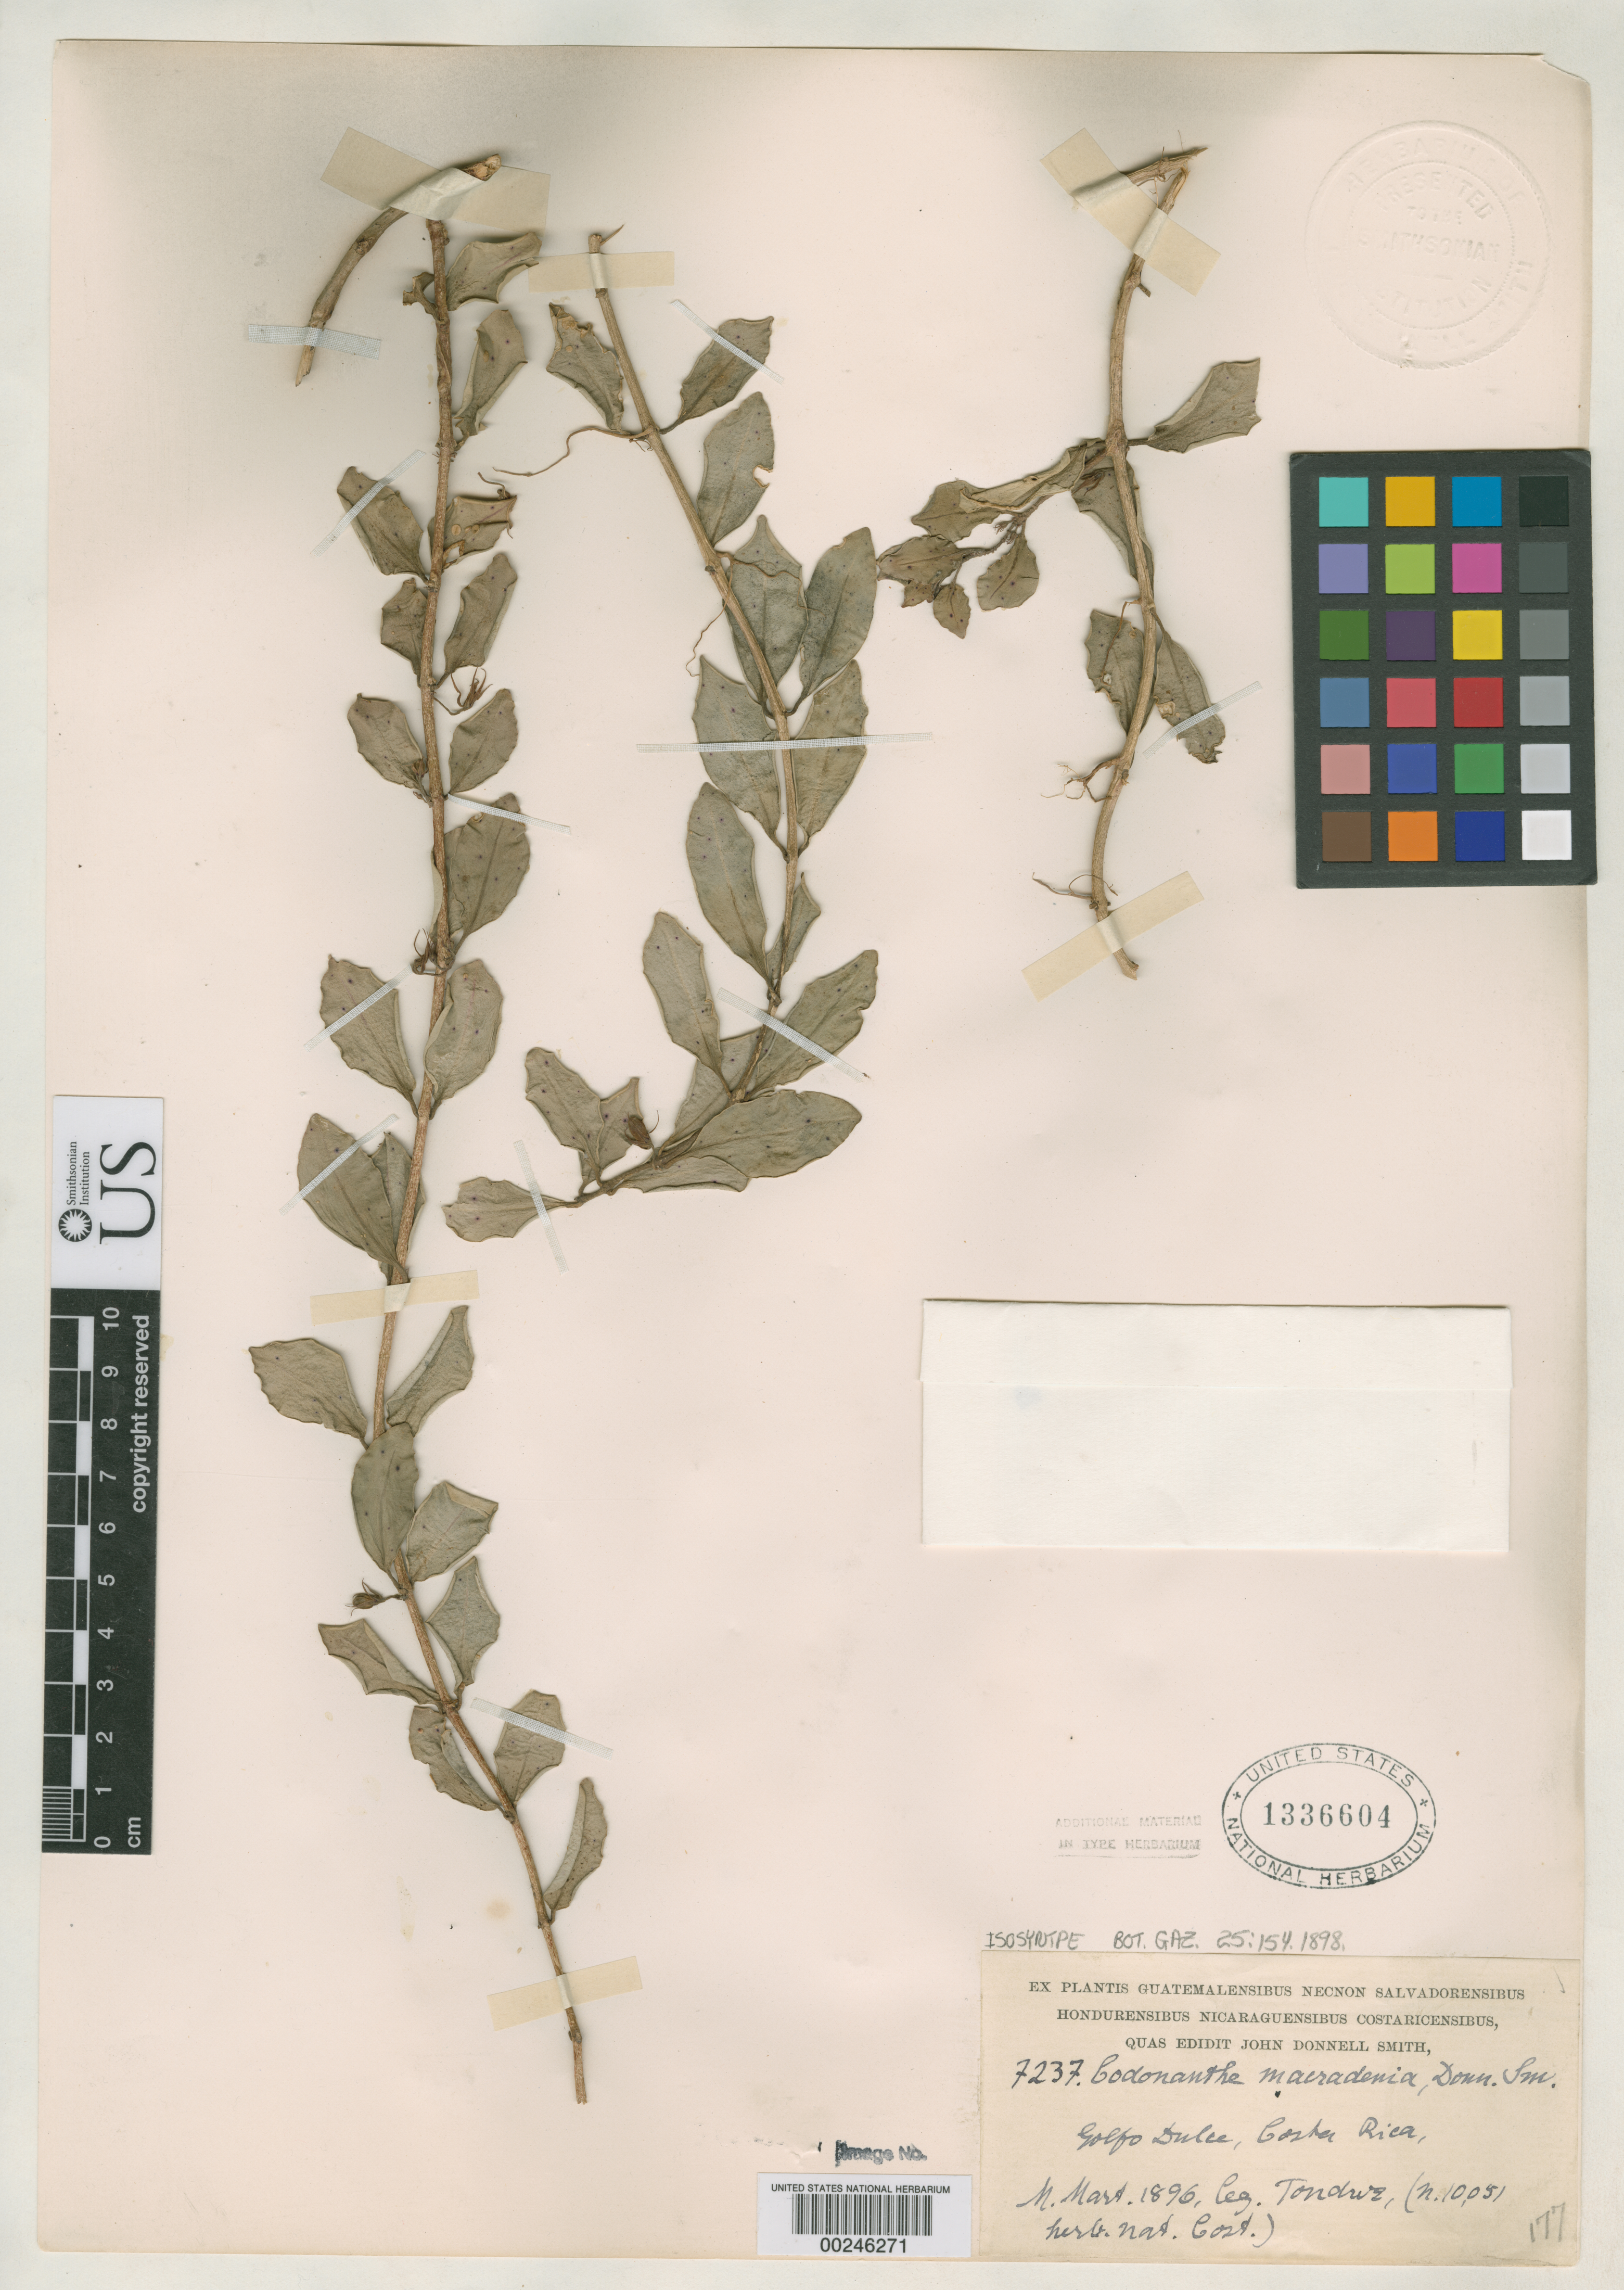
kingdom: Plantae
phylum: Tracheophyta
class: Magnoliopsida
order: Lamiales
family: Gesneriaceae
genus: Codonanthe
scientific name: Codonanthe macradenia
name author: Donn. Sm.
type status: Syntype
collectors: A. Tonduz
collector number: J.D.S. 7237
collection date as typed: Mar 1896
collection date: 1896-03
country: Costa Rica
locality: Golfo Dulce.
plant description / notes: Specimen ex John Donnell Smith herbarium.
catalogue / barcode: US 1336604